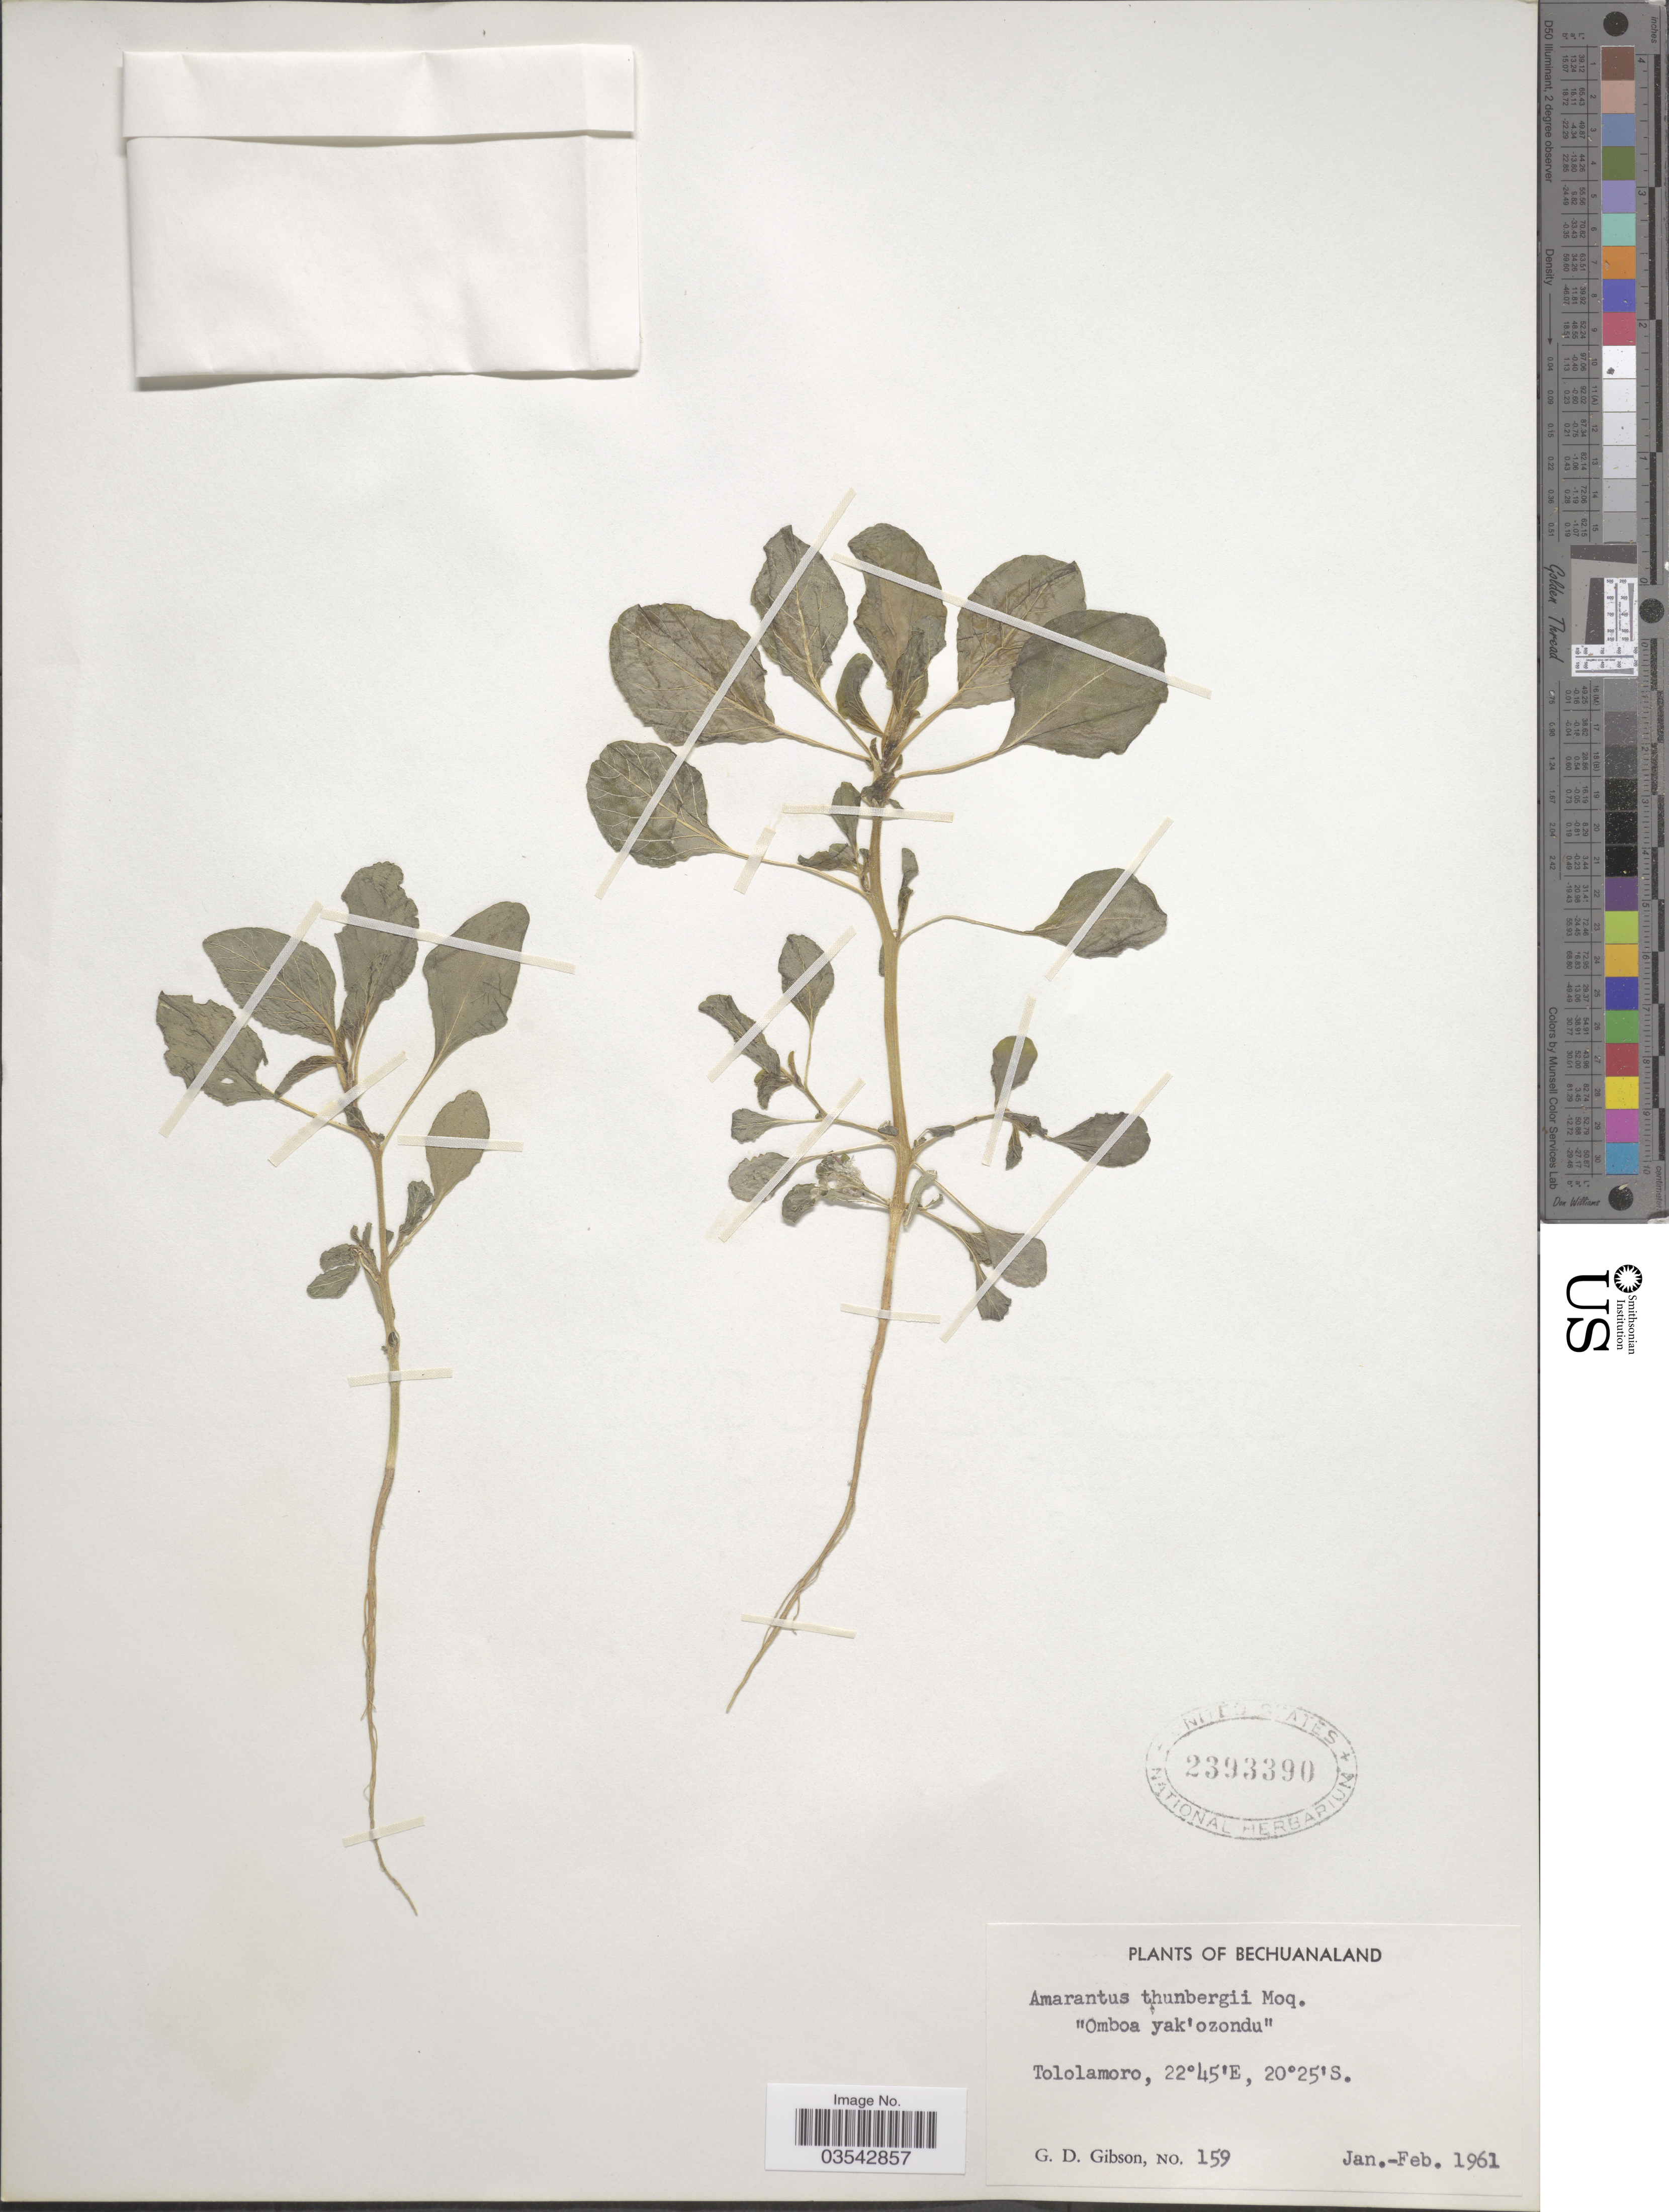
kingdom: Plantae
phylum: Tracheophyta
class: Magnoliopsida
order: Caryophyllales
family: Amaranthaceae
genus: Amaranthus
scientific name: Amaranthus thunbergii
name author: Moq.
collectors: G. D. Gibson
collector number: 159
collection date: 1961-01/1961-02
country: Botswana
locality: Bechuanaland. Tololamoro.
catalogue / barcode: US 2393390